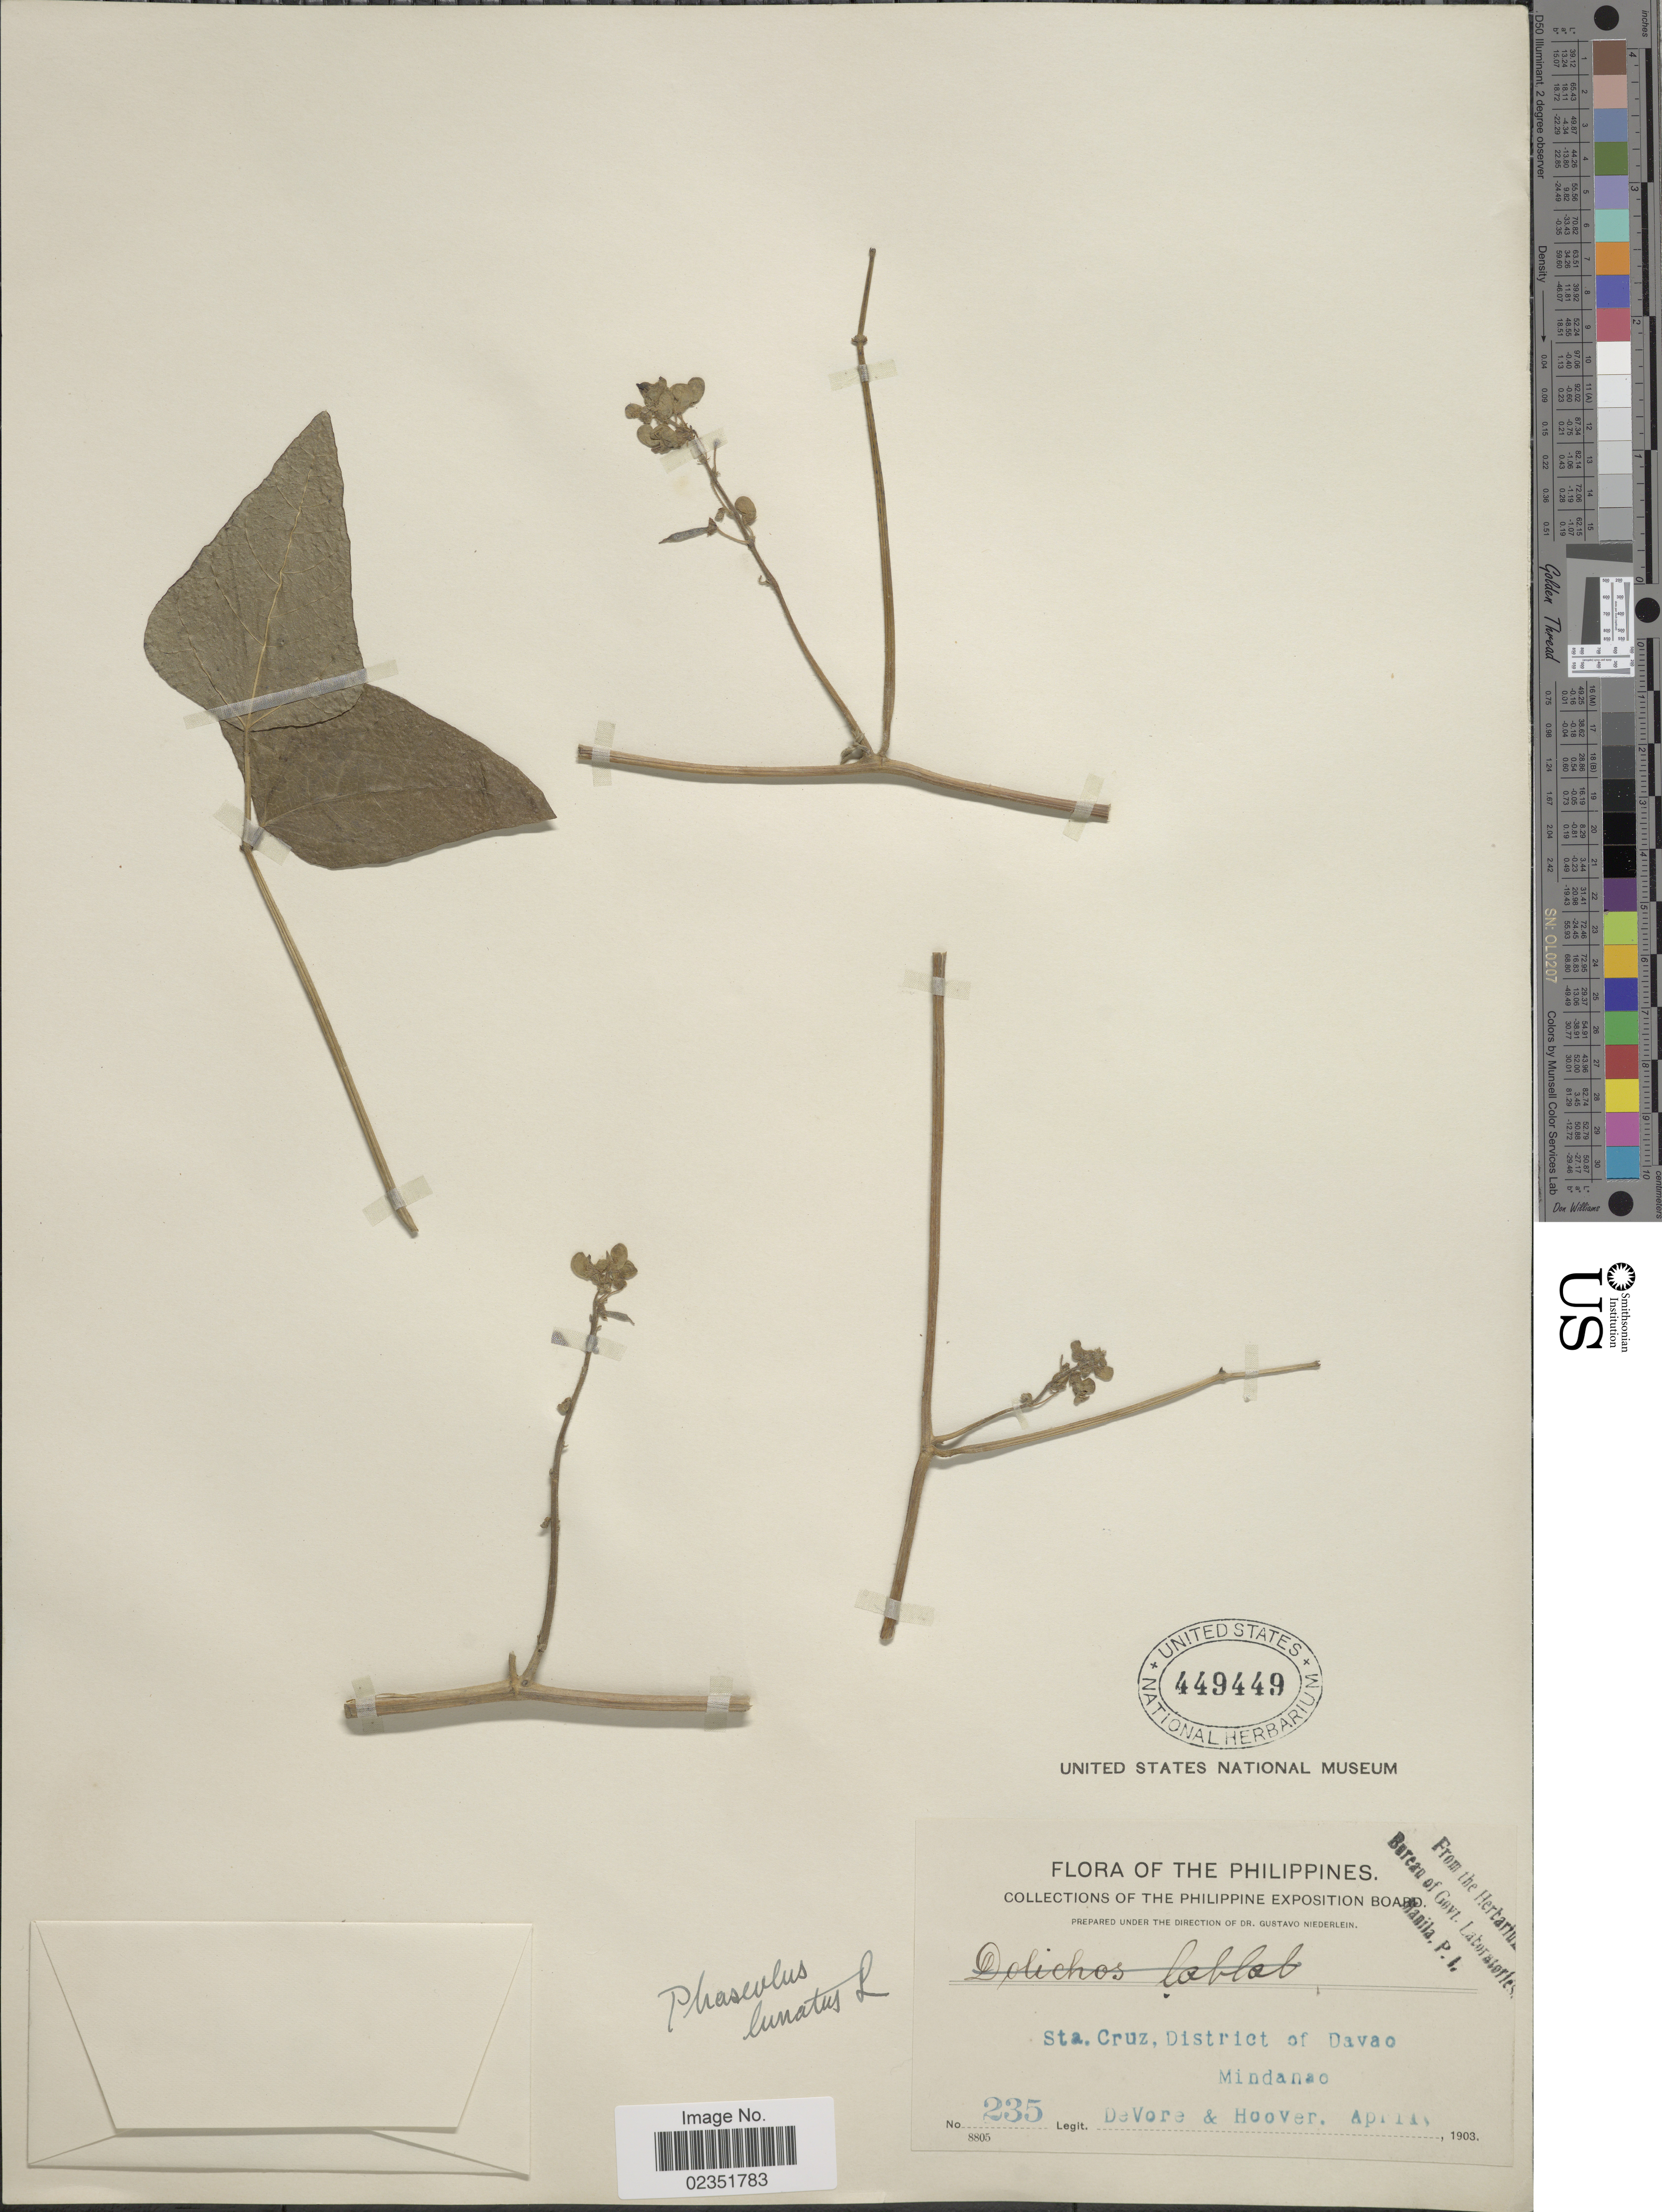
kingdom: Plantae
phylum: Tracheophyta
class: Magnoliopsida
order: Fabales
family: Fabaceae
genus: Phaseolus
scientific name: Phaseolus lunatus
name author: L.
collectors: B. F. DeVore & -- Hoover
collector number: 235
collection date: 1903-04-19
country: Philippines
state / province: Davao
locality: Sta. Cruz, District of Davao, Mindanao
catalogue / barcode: US 449449